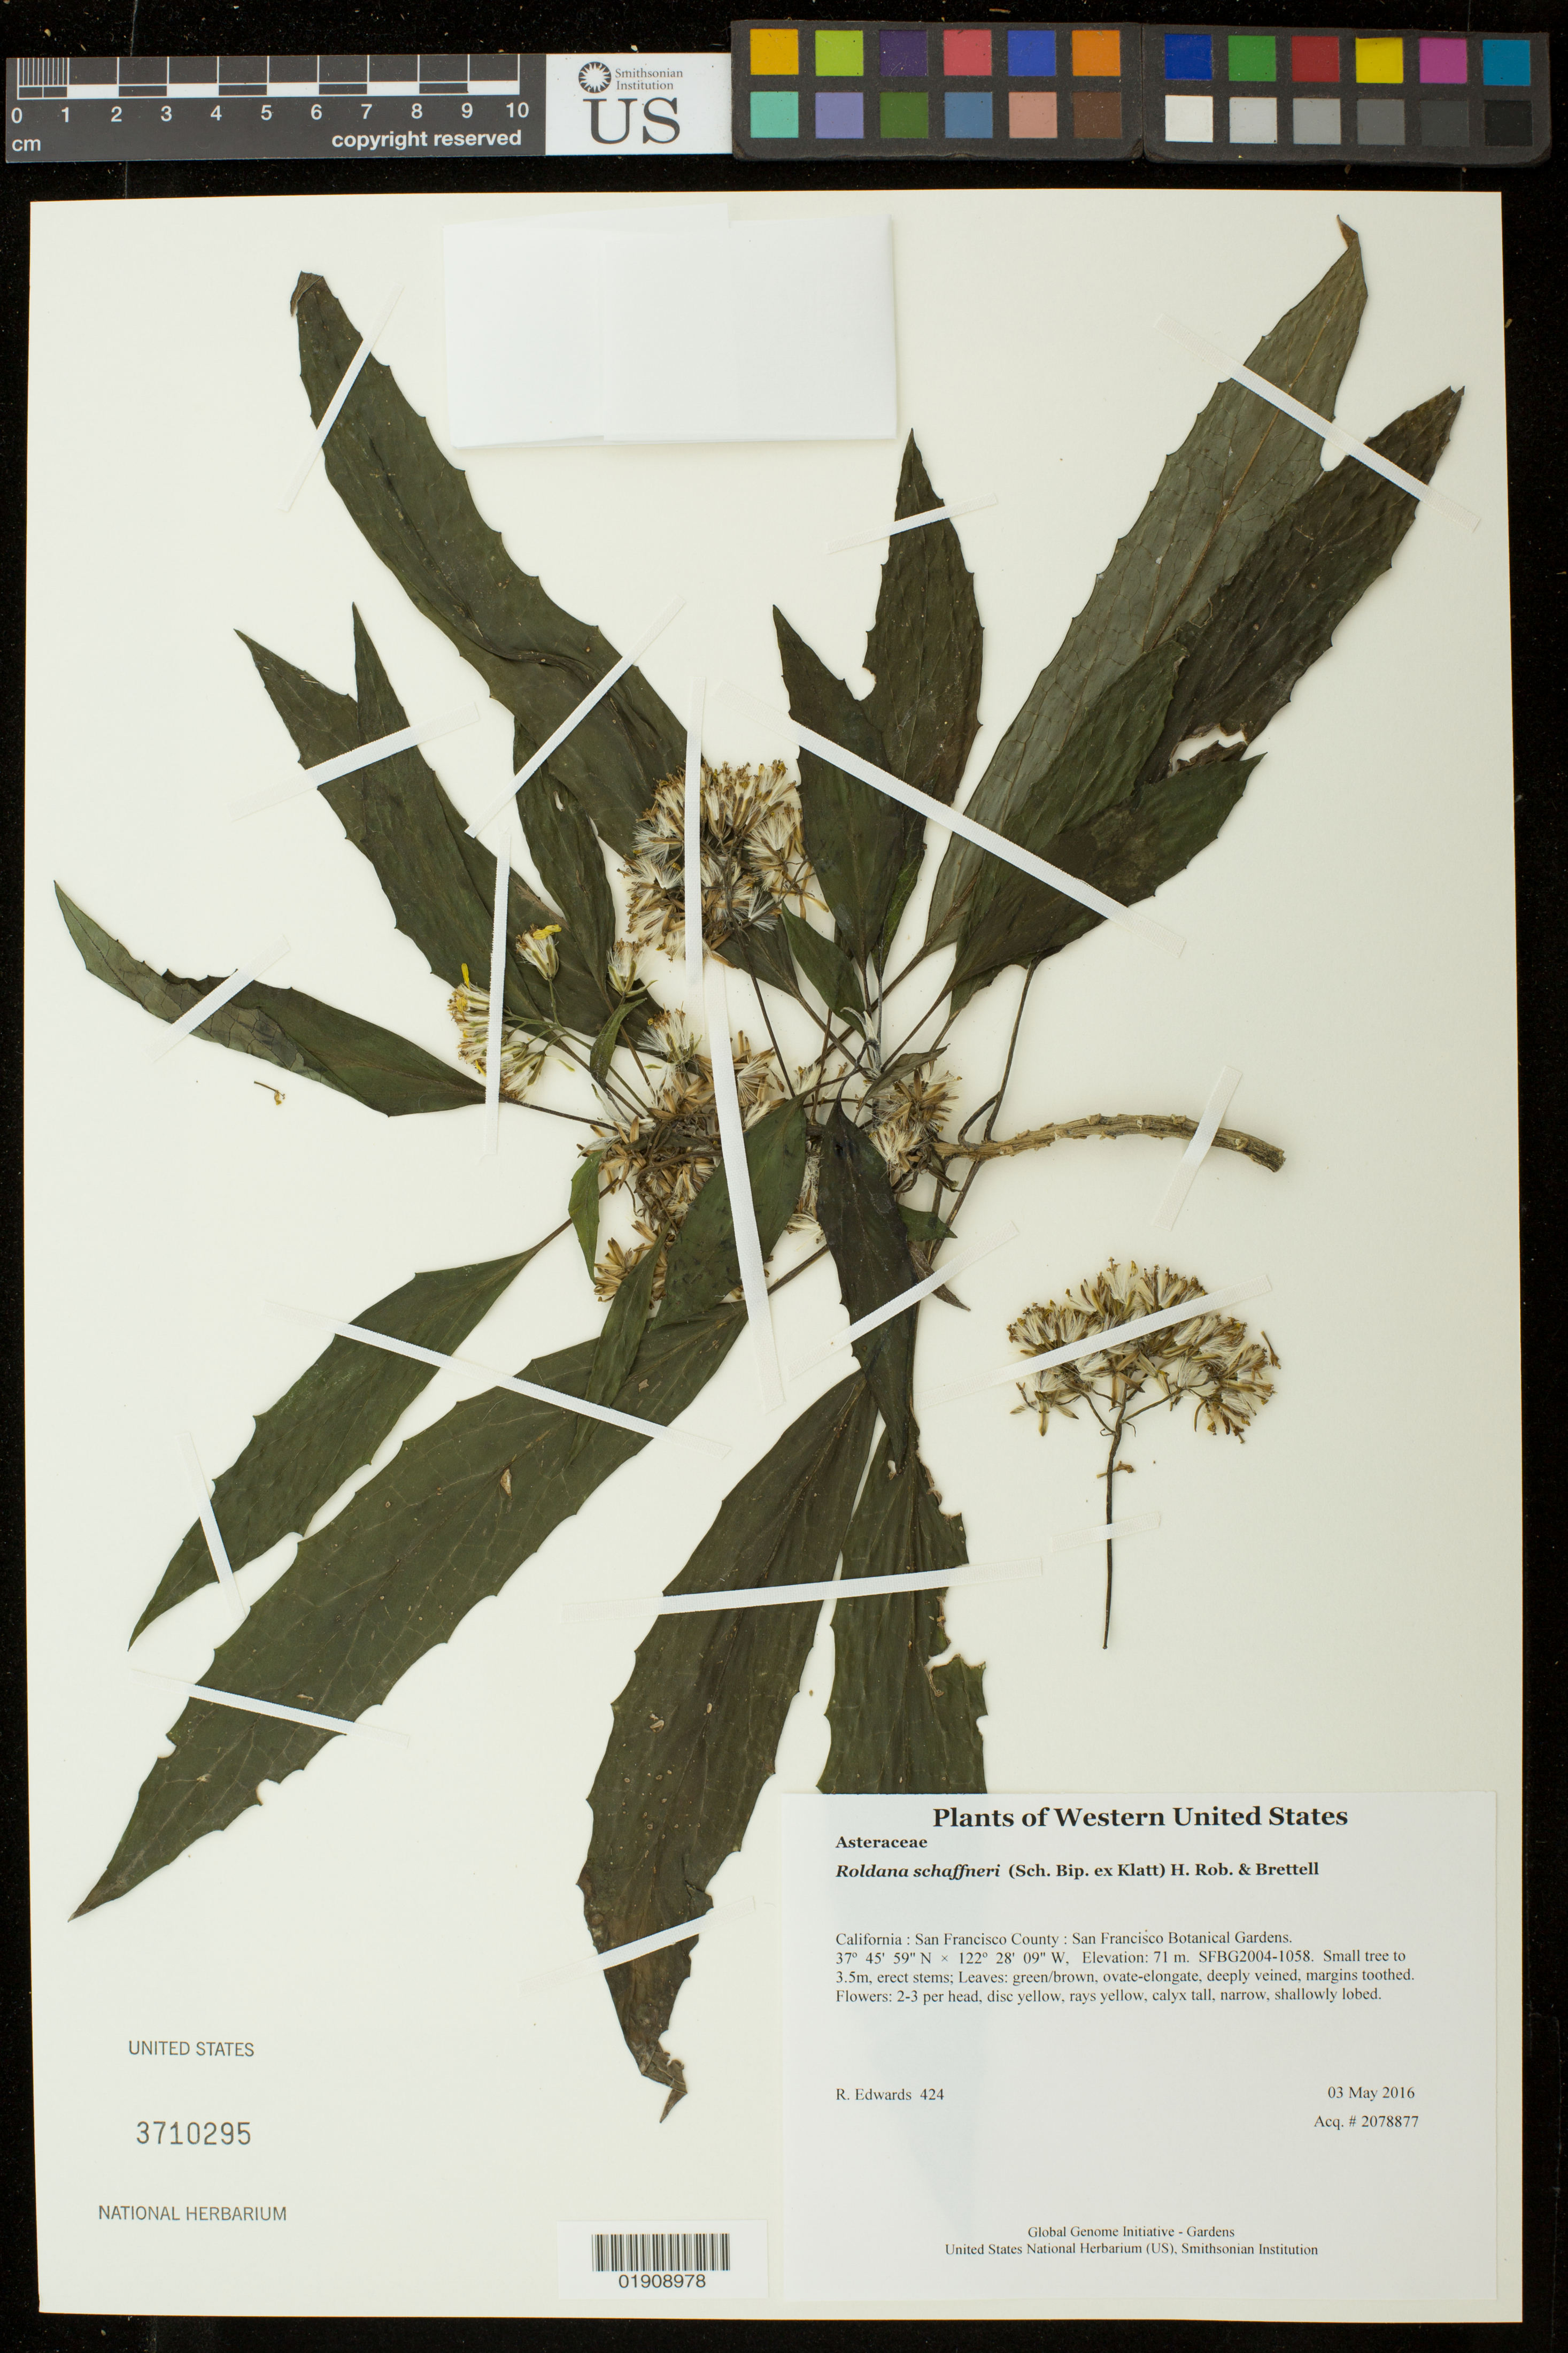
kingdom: Plantae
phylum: Tracheophyta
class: Magnoliopsida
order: Asterales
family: Asteraceae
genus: Roldana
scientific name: Roldana schaffneri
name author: (Sch. Bip. ex Klatt) H. Rob. & Brettell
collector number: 424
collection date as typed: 3 May 2016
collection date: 2016-05-03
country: United States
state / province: California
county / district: San Francisco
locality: San Francisco Botanical Gardens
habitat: SFBG2004-1058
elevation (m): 71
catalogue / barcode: US 3710295